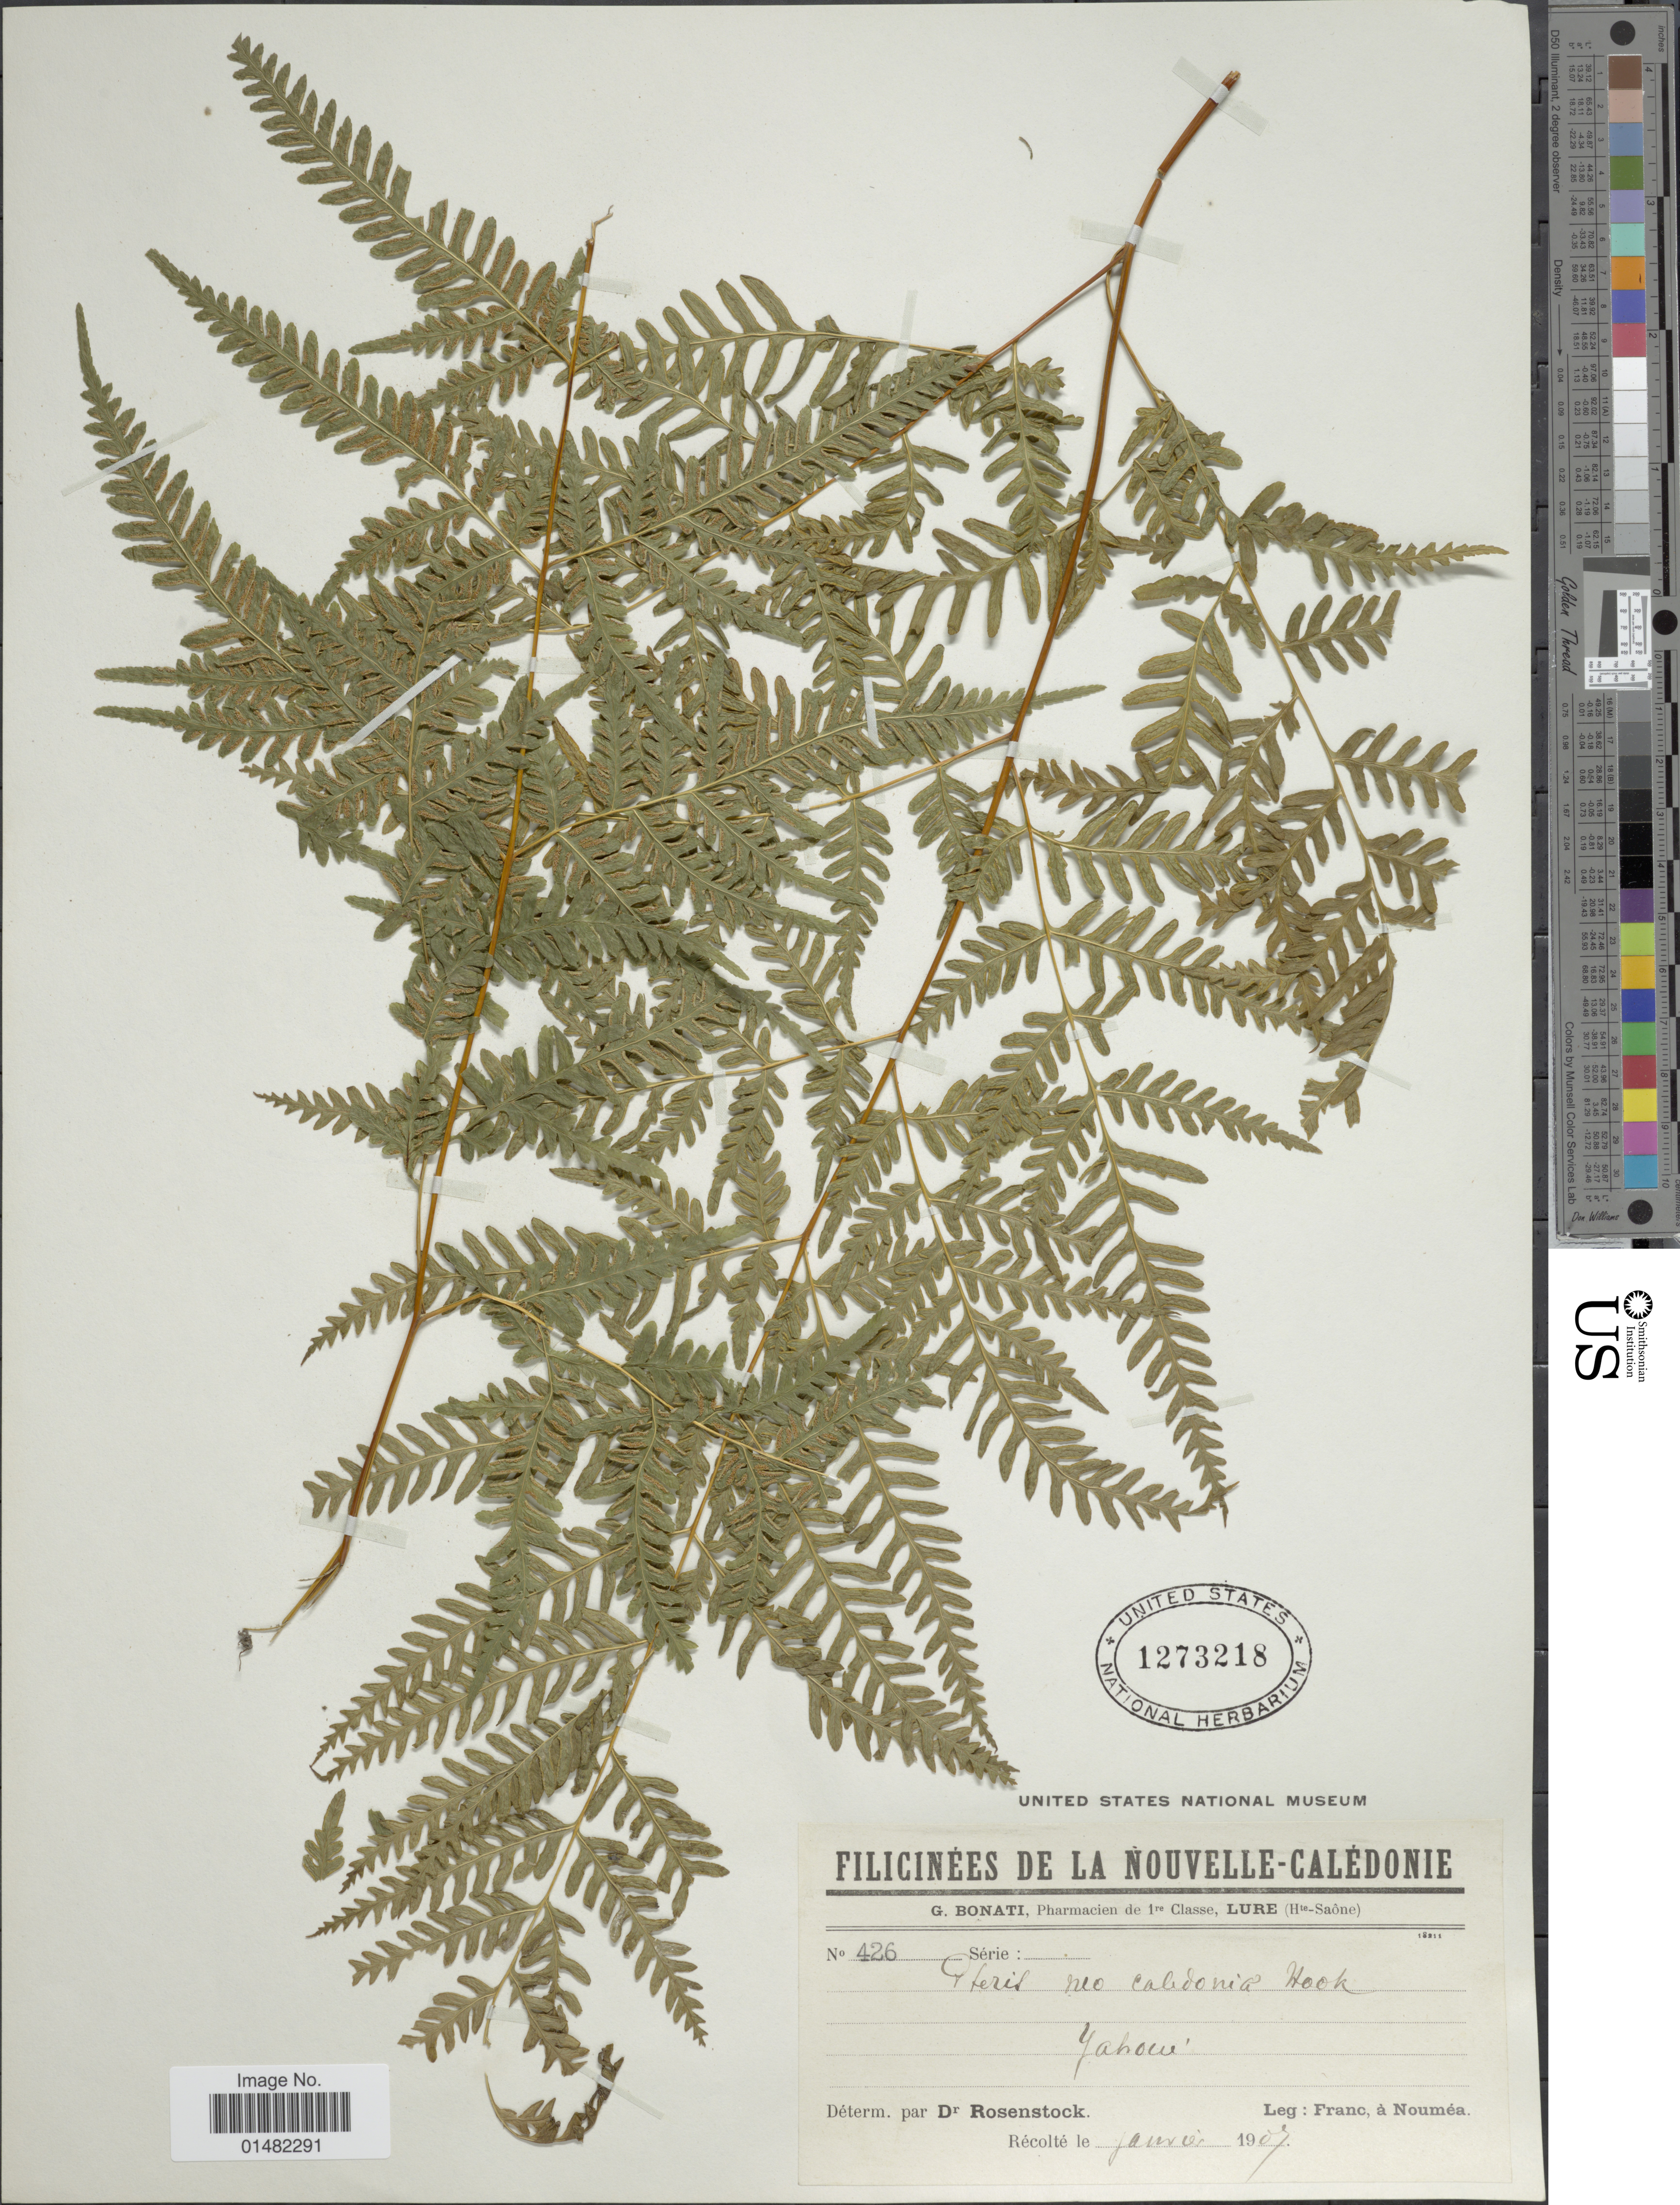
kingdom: Plantae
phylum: Tracheophyta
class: Polypodiopsida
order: Polypodiales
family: Pteridaceae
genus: Pteris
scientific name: Pteris novae-caledoniae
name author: Hook.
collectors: Franc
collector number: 426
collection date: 1907-01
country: New Caledonia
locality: Yahoue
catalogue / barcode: US 1273218